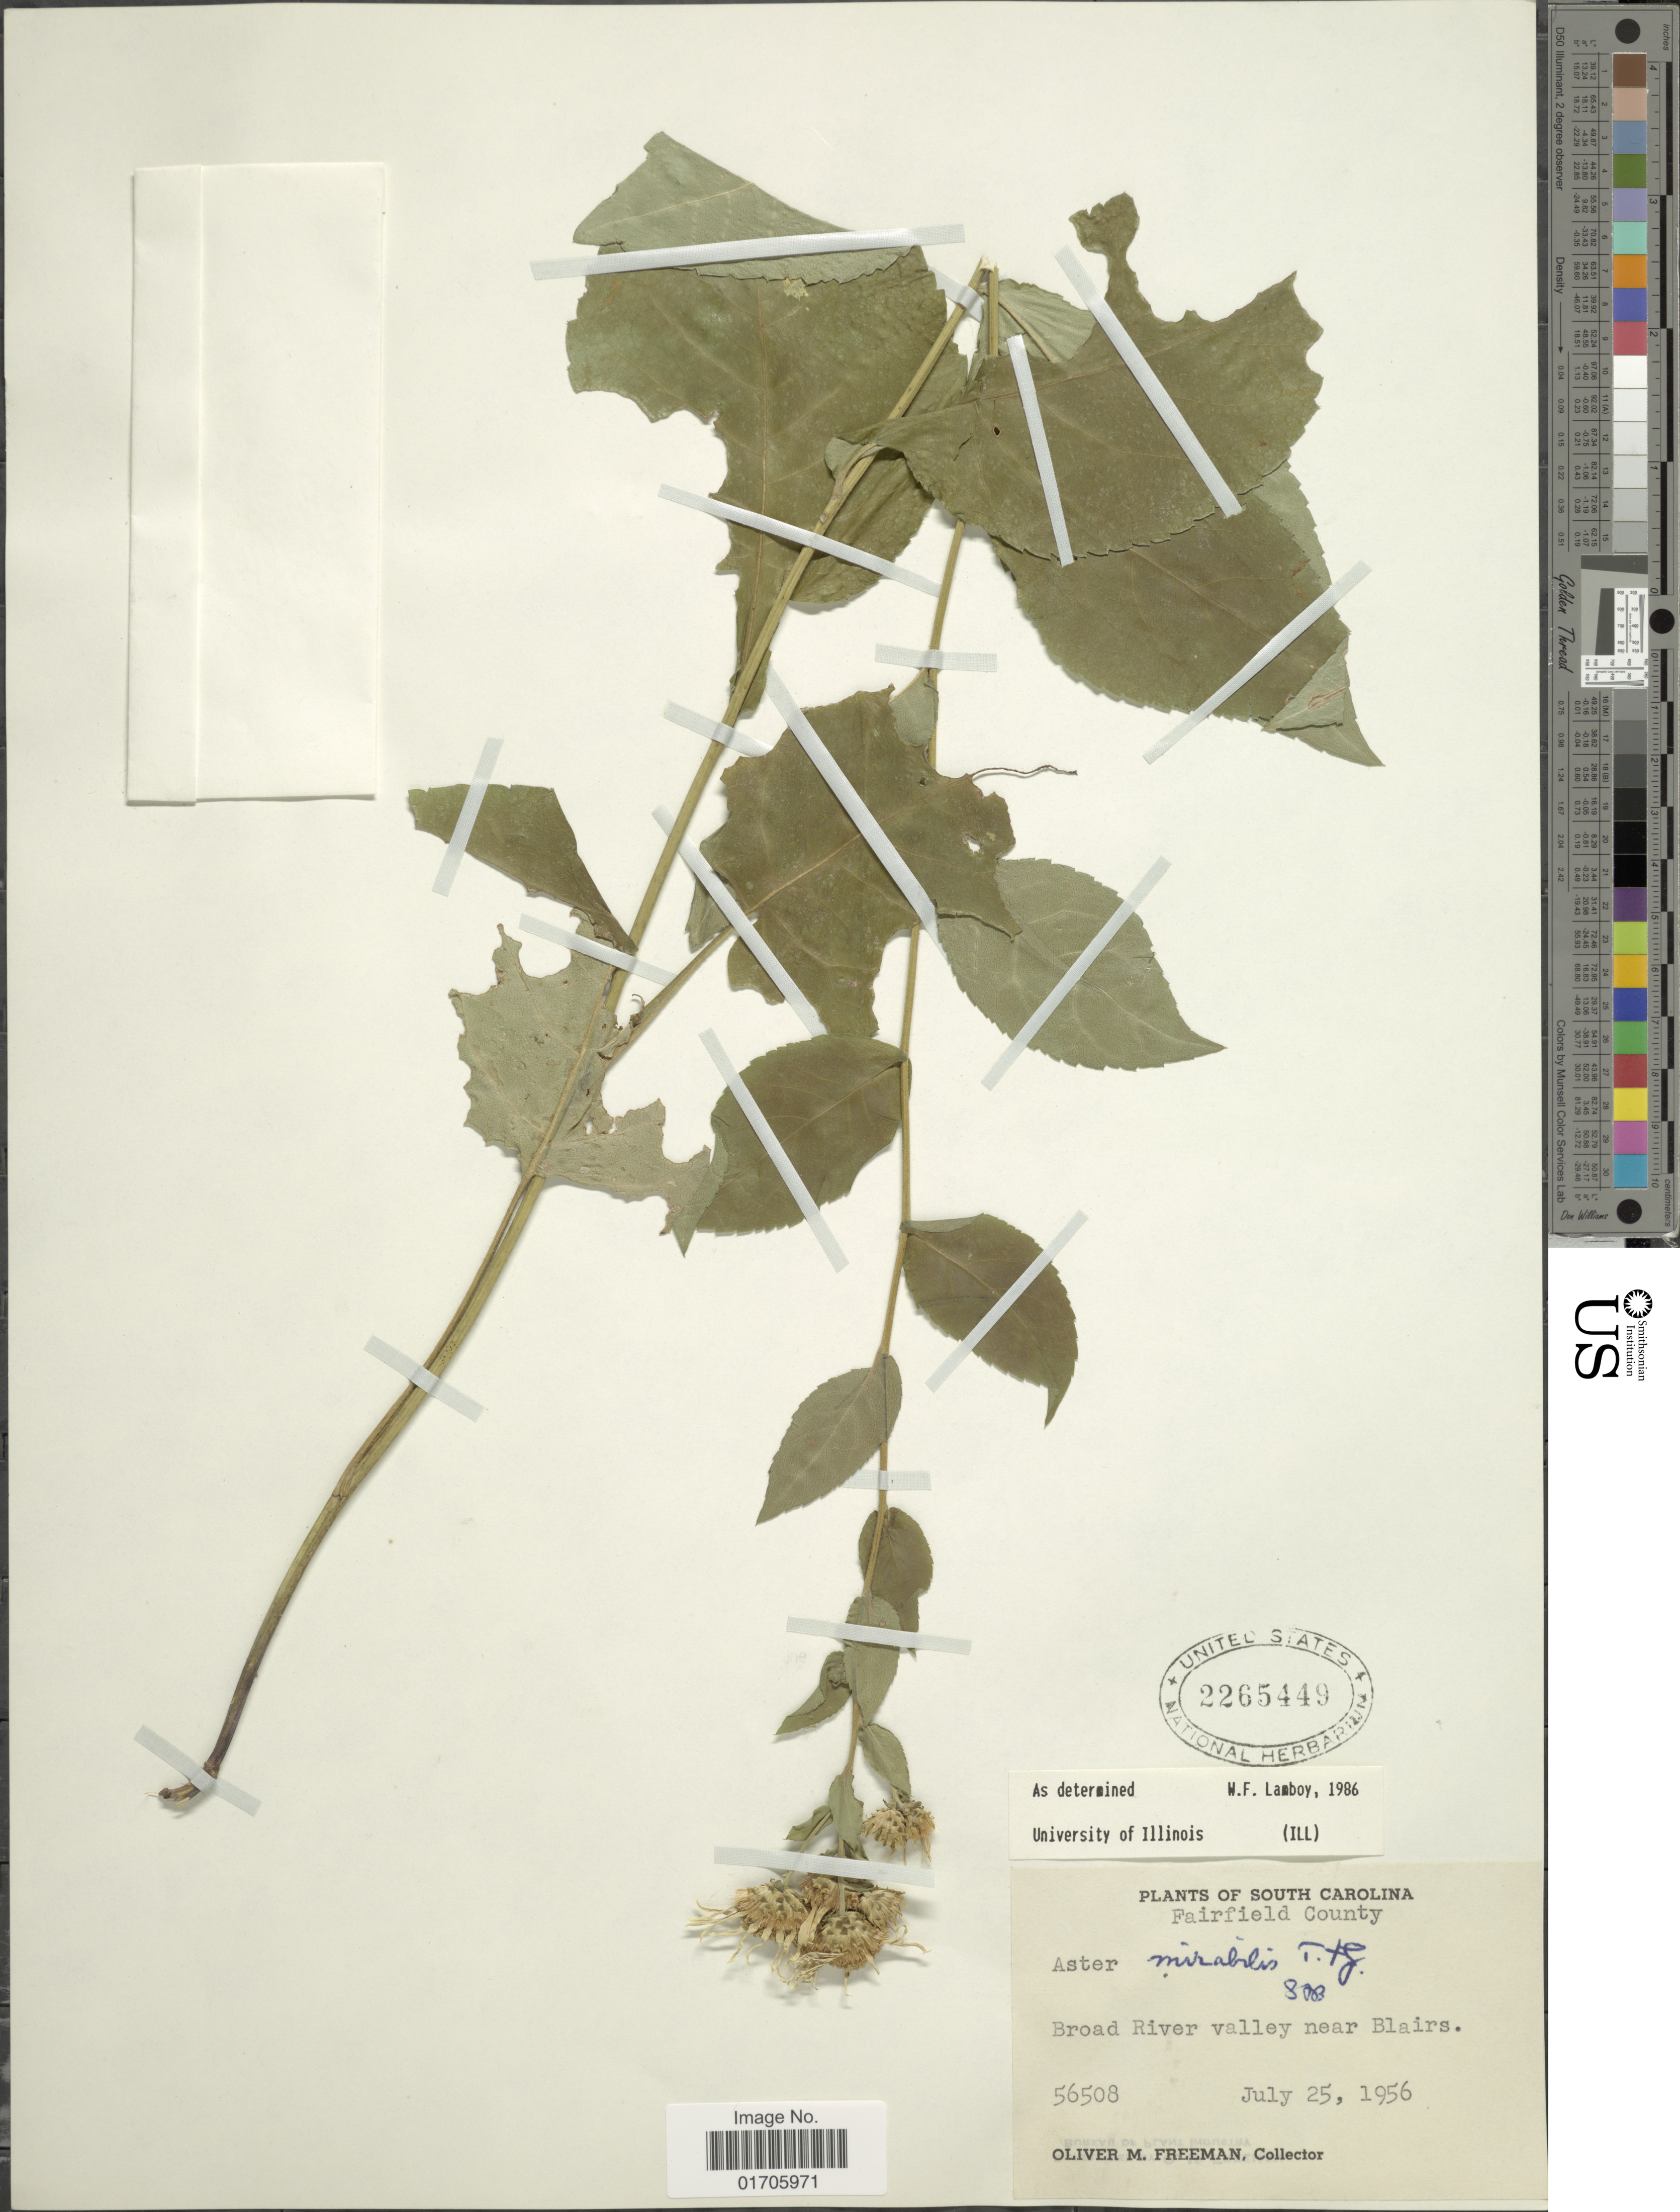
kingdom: Plantae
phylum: Tracheophyta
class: Magnoliopsida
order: Asterales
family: Asteraceae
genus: Eurybia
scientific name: Eurybia mirabilis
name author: (Torr. & A. Gray) G.L. Nesom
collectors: O. Freeman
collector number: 56508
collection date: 1956-07-25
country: United States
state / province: South Carolina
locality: South Carolina. Fairfield County. Broad River valley near Blairs.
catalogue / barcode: US 2265449